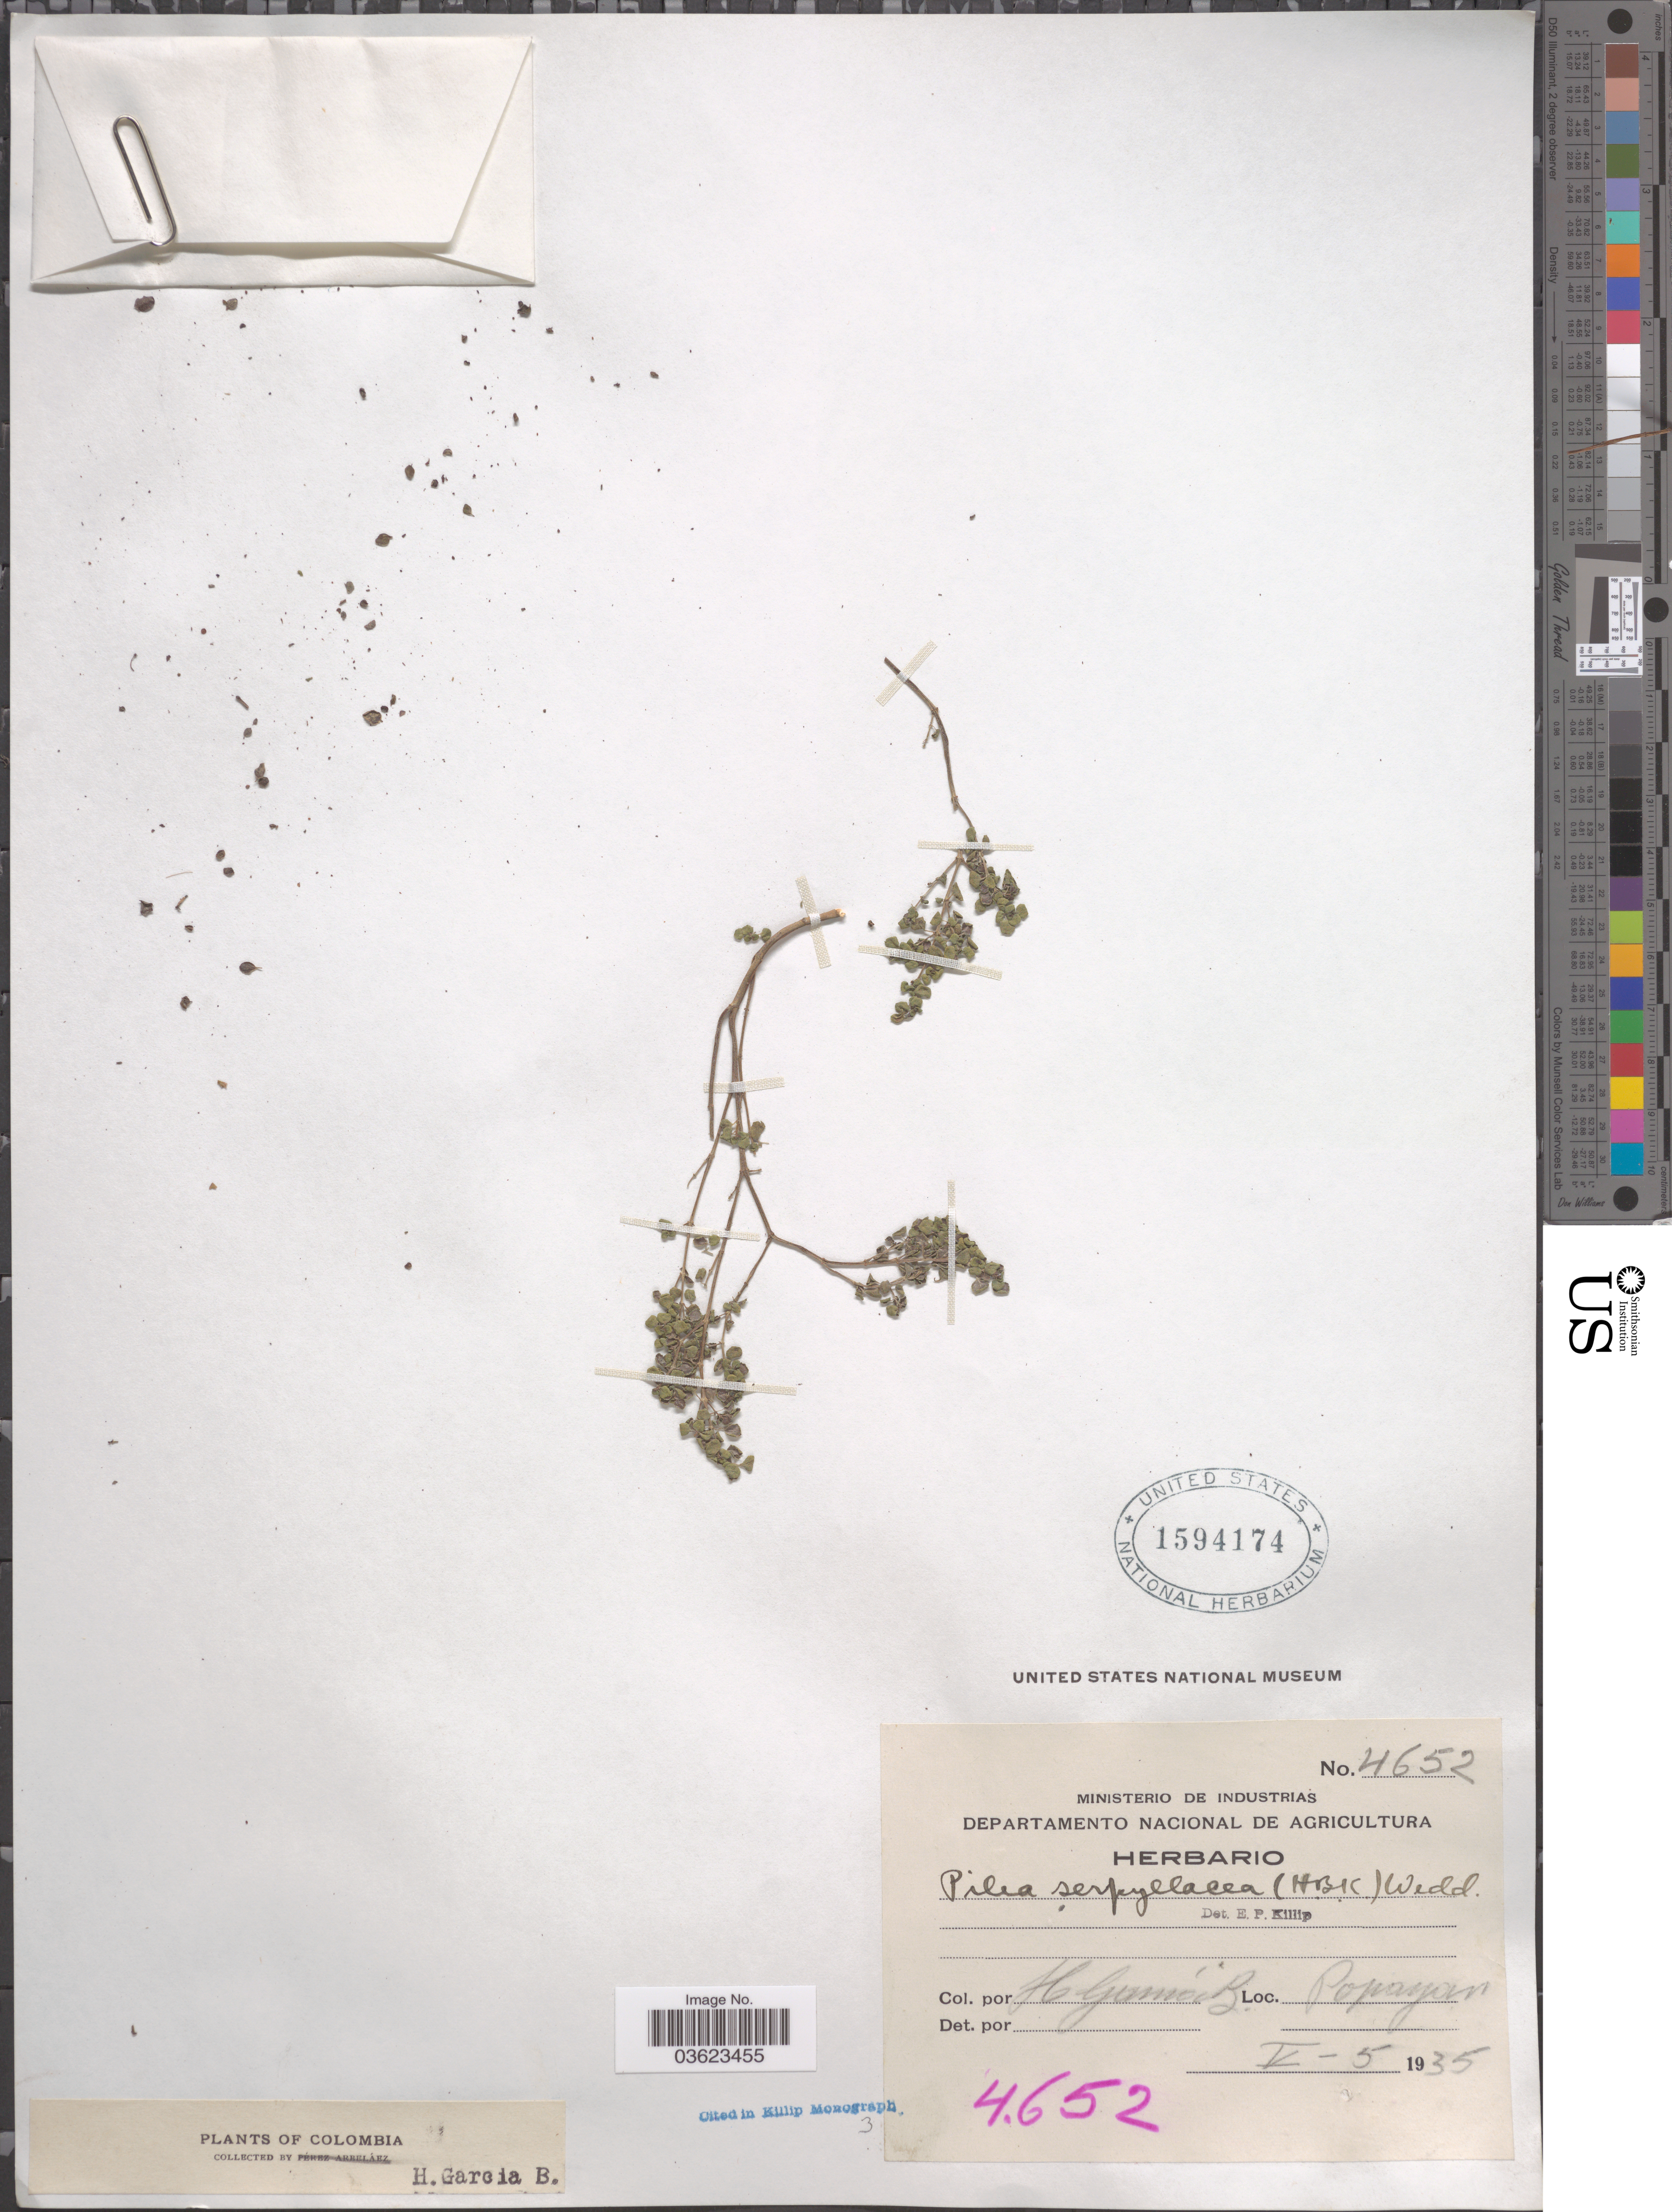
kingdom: Plantae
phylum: Tracheophyta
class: Magnoliopsida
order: Rosales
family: Urticaceae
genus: Pilea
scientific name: Pilea serpyllacea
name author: (Kunth) Liebm.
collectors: H. García B.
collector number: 4652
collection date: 1935-05-05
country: Colombia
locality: Popayan.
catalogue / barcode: US 1594174